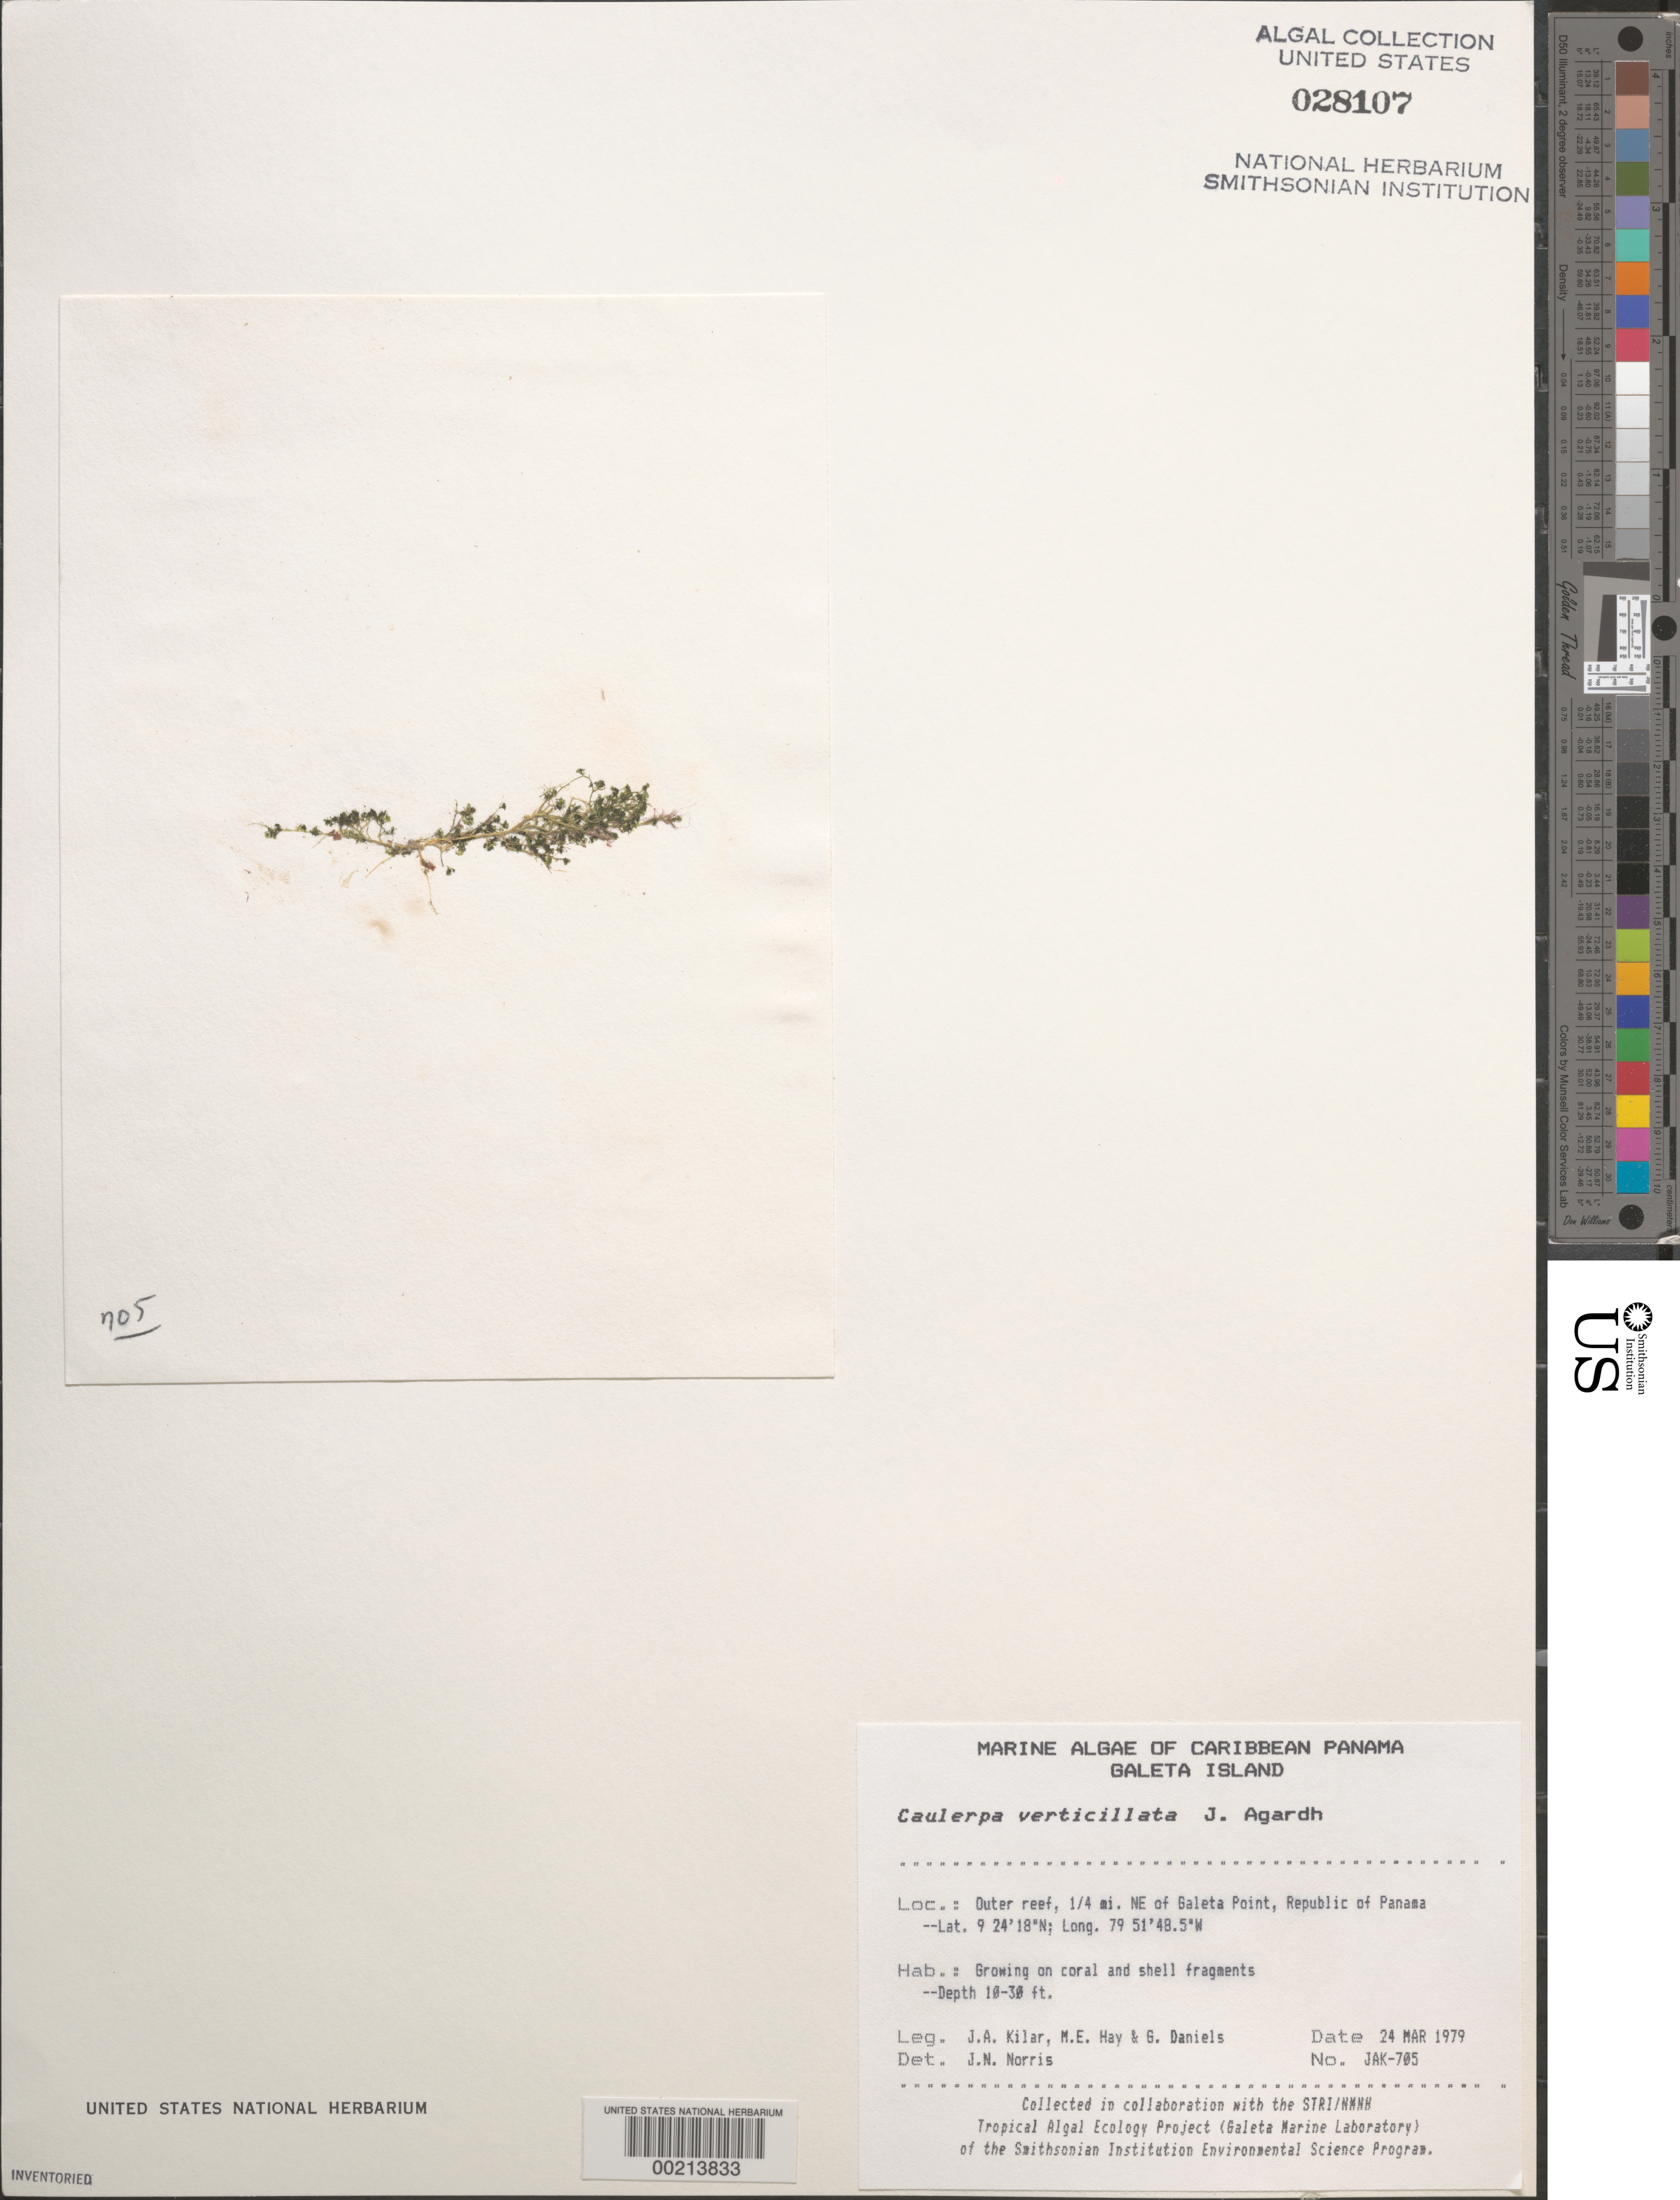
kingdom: Plantae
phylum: Chlorophyta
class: Ulvophyceae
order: Bryopsidales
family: Caulerpaceae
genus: Caulerpa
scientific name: Caulerpa verticillata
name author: J. Agardh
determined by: Norris, James N.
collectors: J. A. Kilar, M. E. Hay & G. S. Daniels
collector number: JAK-705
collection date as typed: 24 Mar 1979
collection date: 1979-03-24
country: Panama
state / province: Colón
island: Galeta Island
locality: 1/4th mile northeast of Galeta Point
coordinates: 9 24' 18" N, 79 51' 48.5" W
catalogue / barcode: US 28107